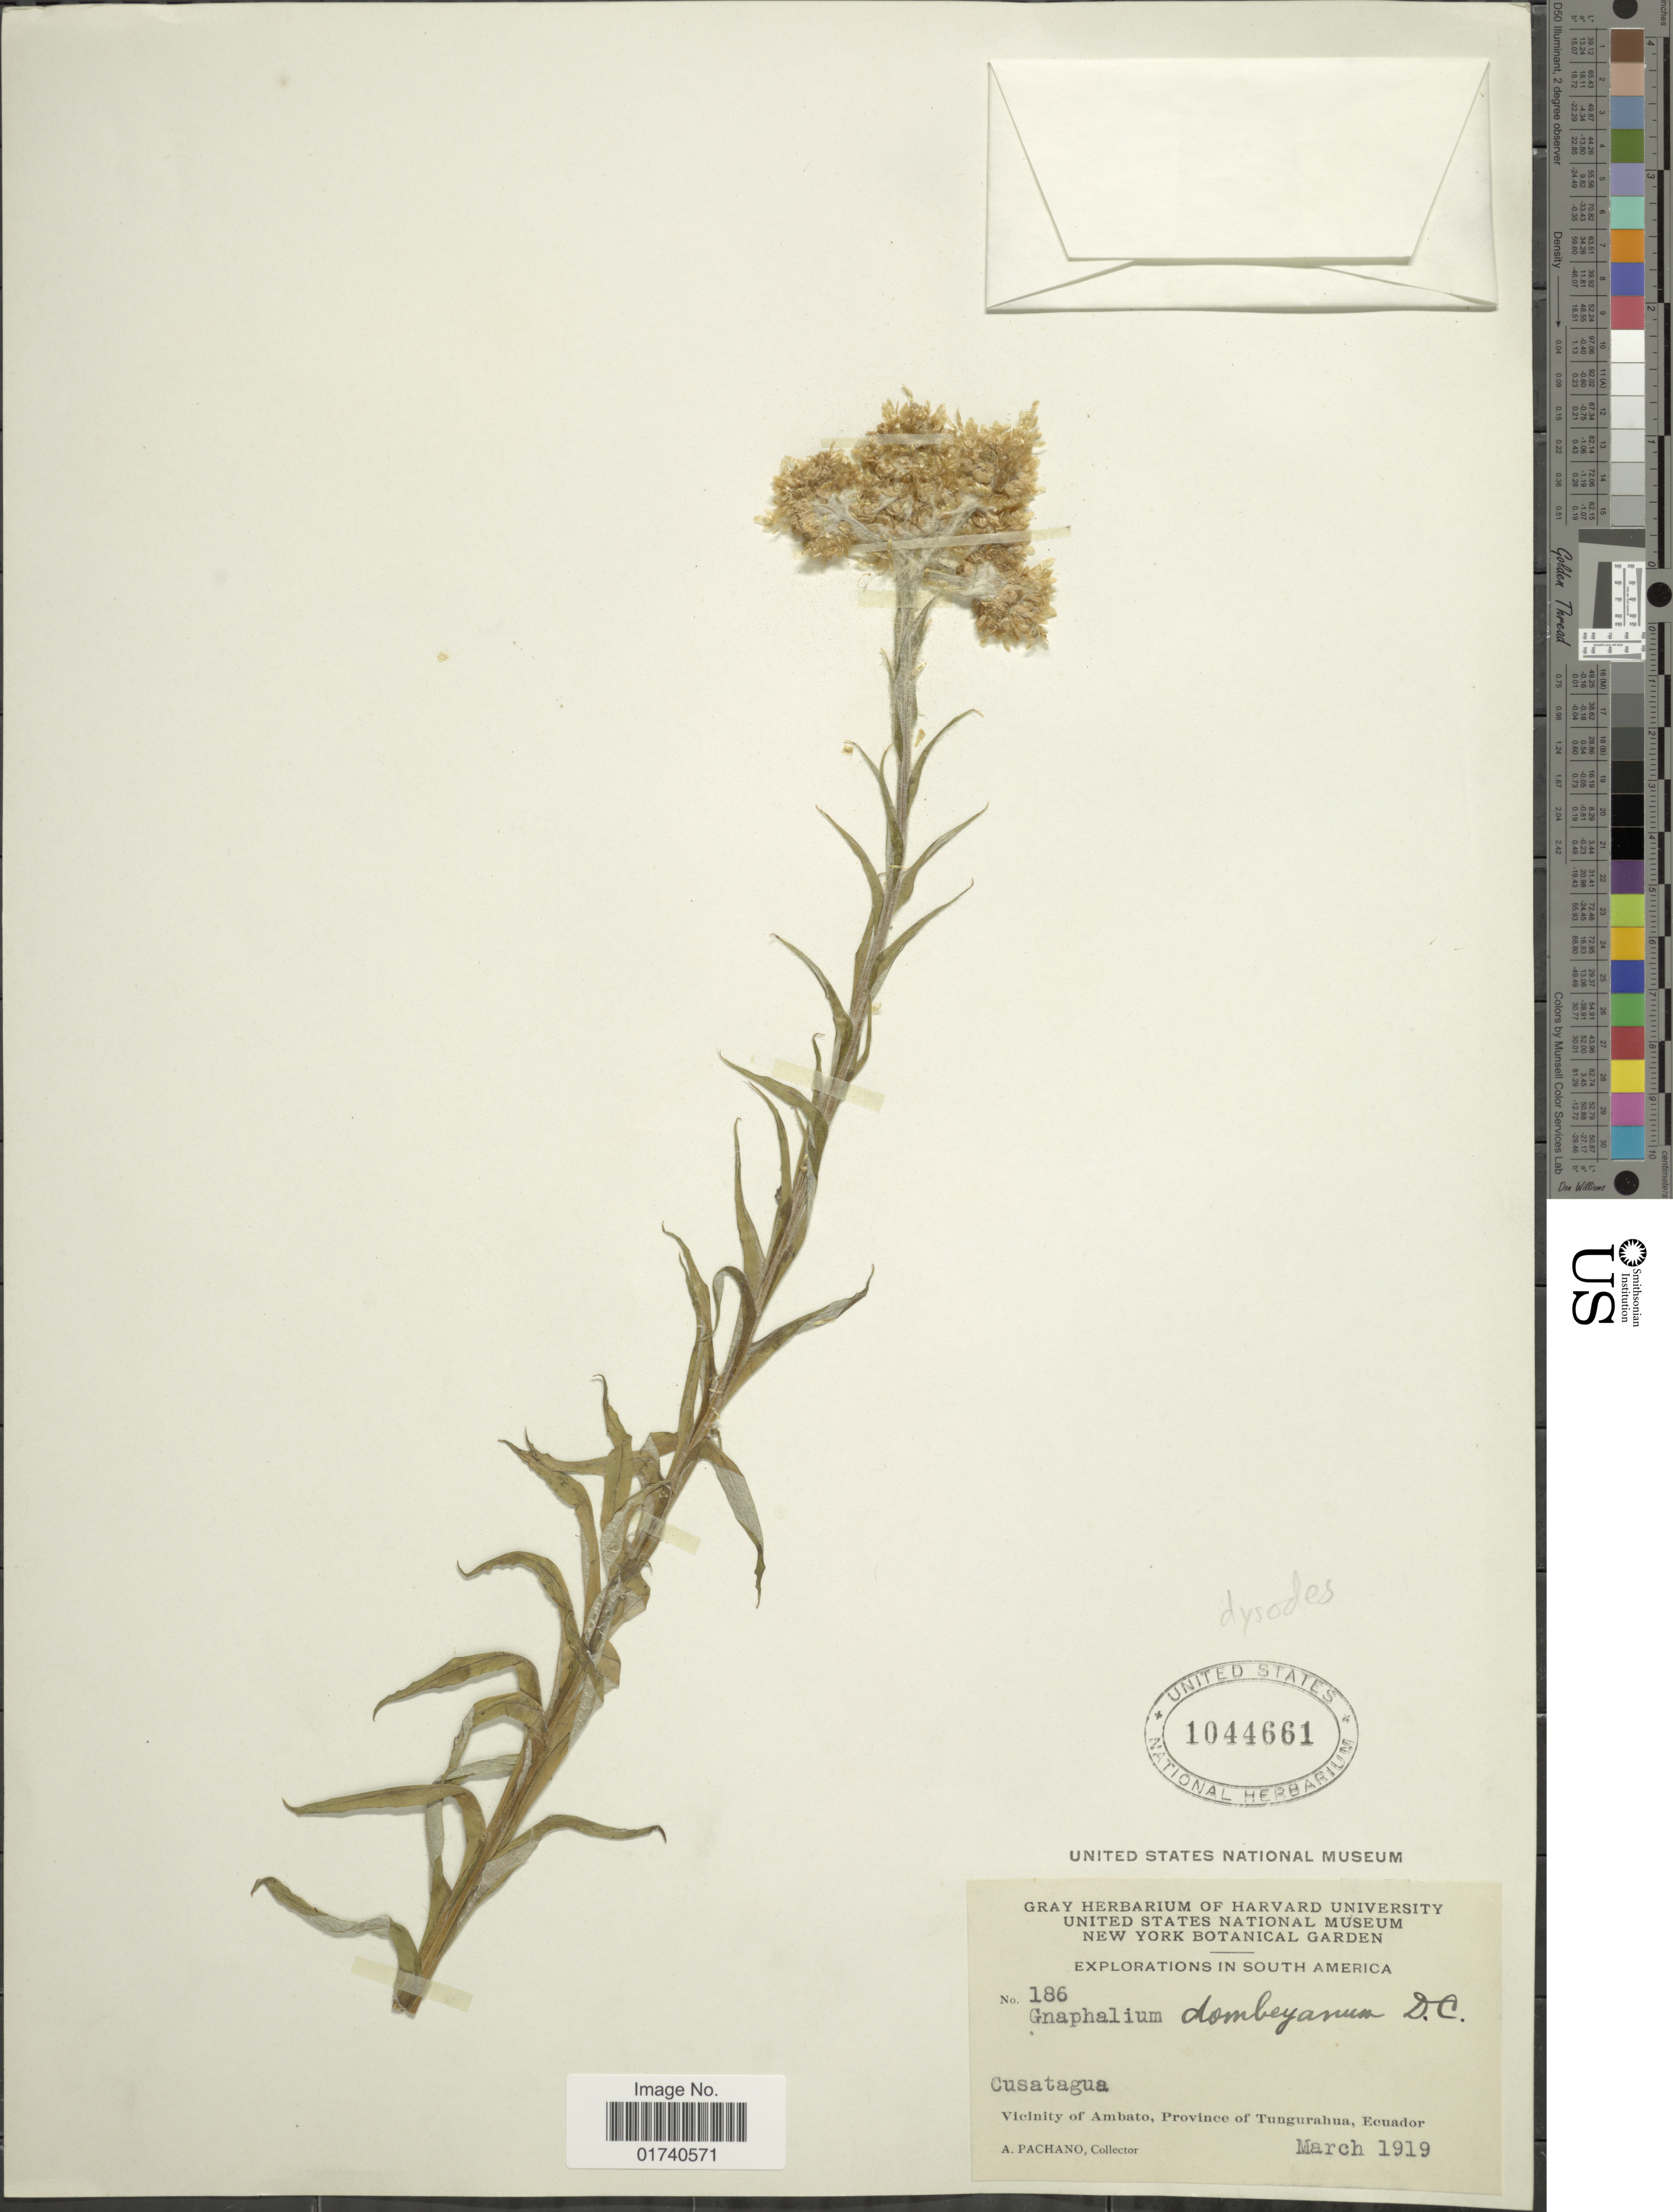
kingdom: Plantae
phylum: Tracheophyta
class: Magnoliopsida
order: Asterales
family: Asteraceae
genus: Pseudognaphalium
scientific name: Pseudognaphalium dombeyanum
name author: (DC.) Anderb.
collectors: A. Pachano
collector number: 186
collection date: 1919-03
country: Ecuador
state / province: Tungurahua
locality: Cusatagua. Vicinity of Amabato, Province of Tungurahua.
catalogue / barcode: US 1044661